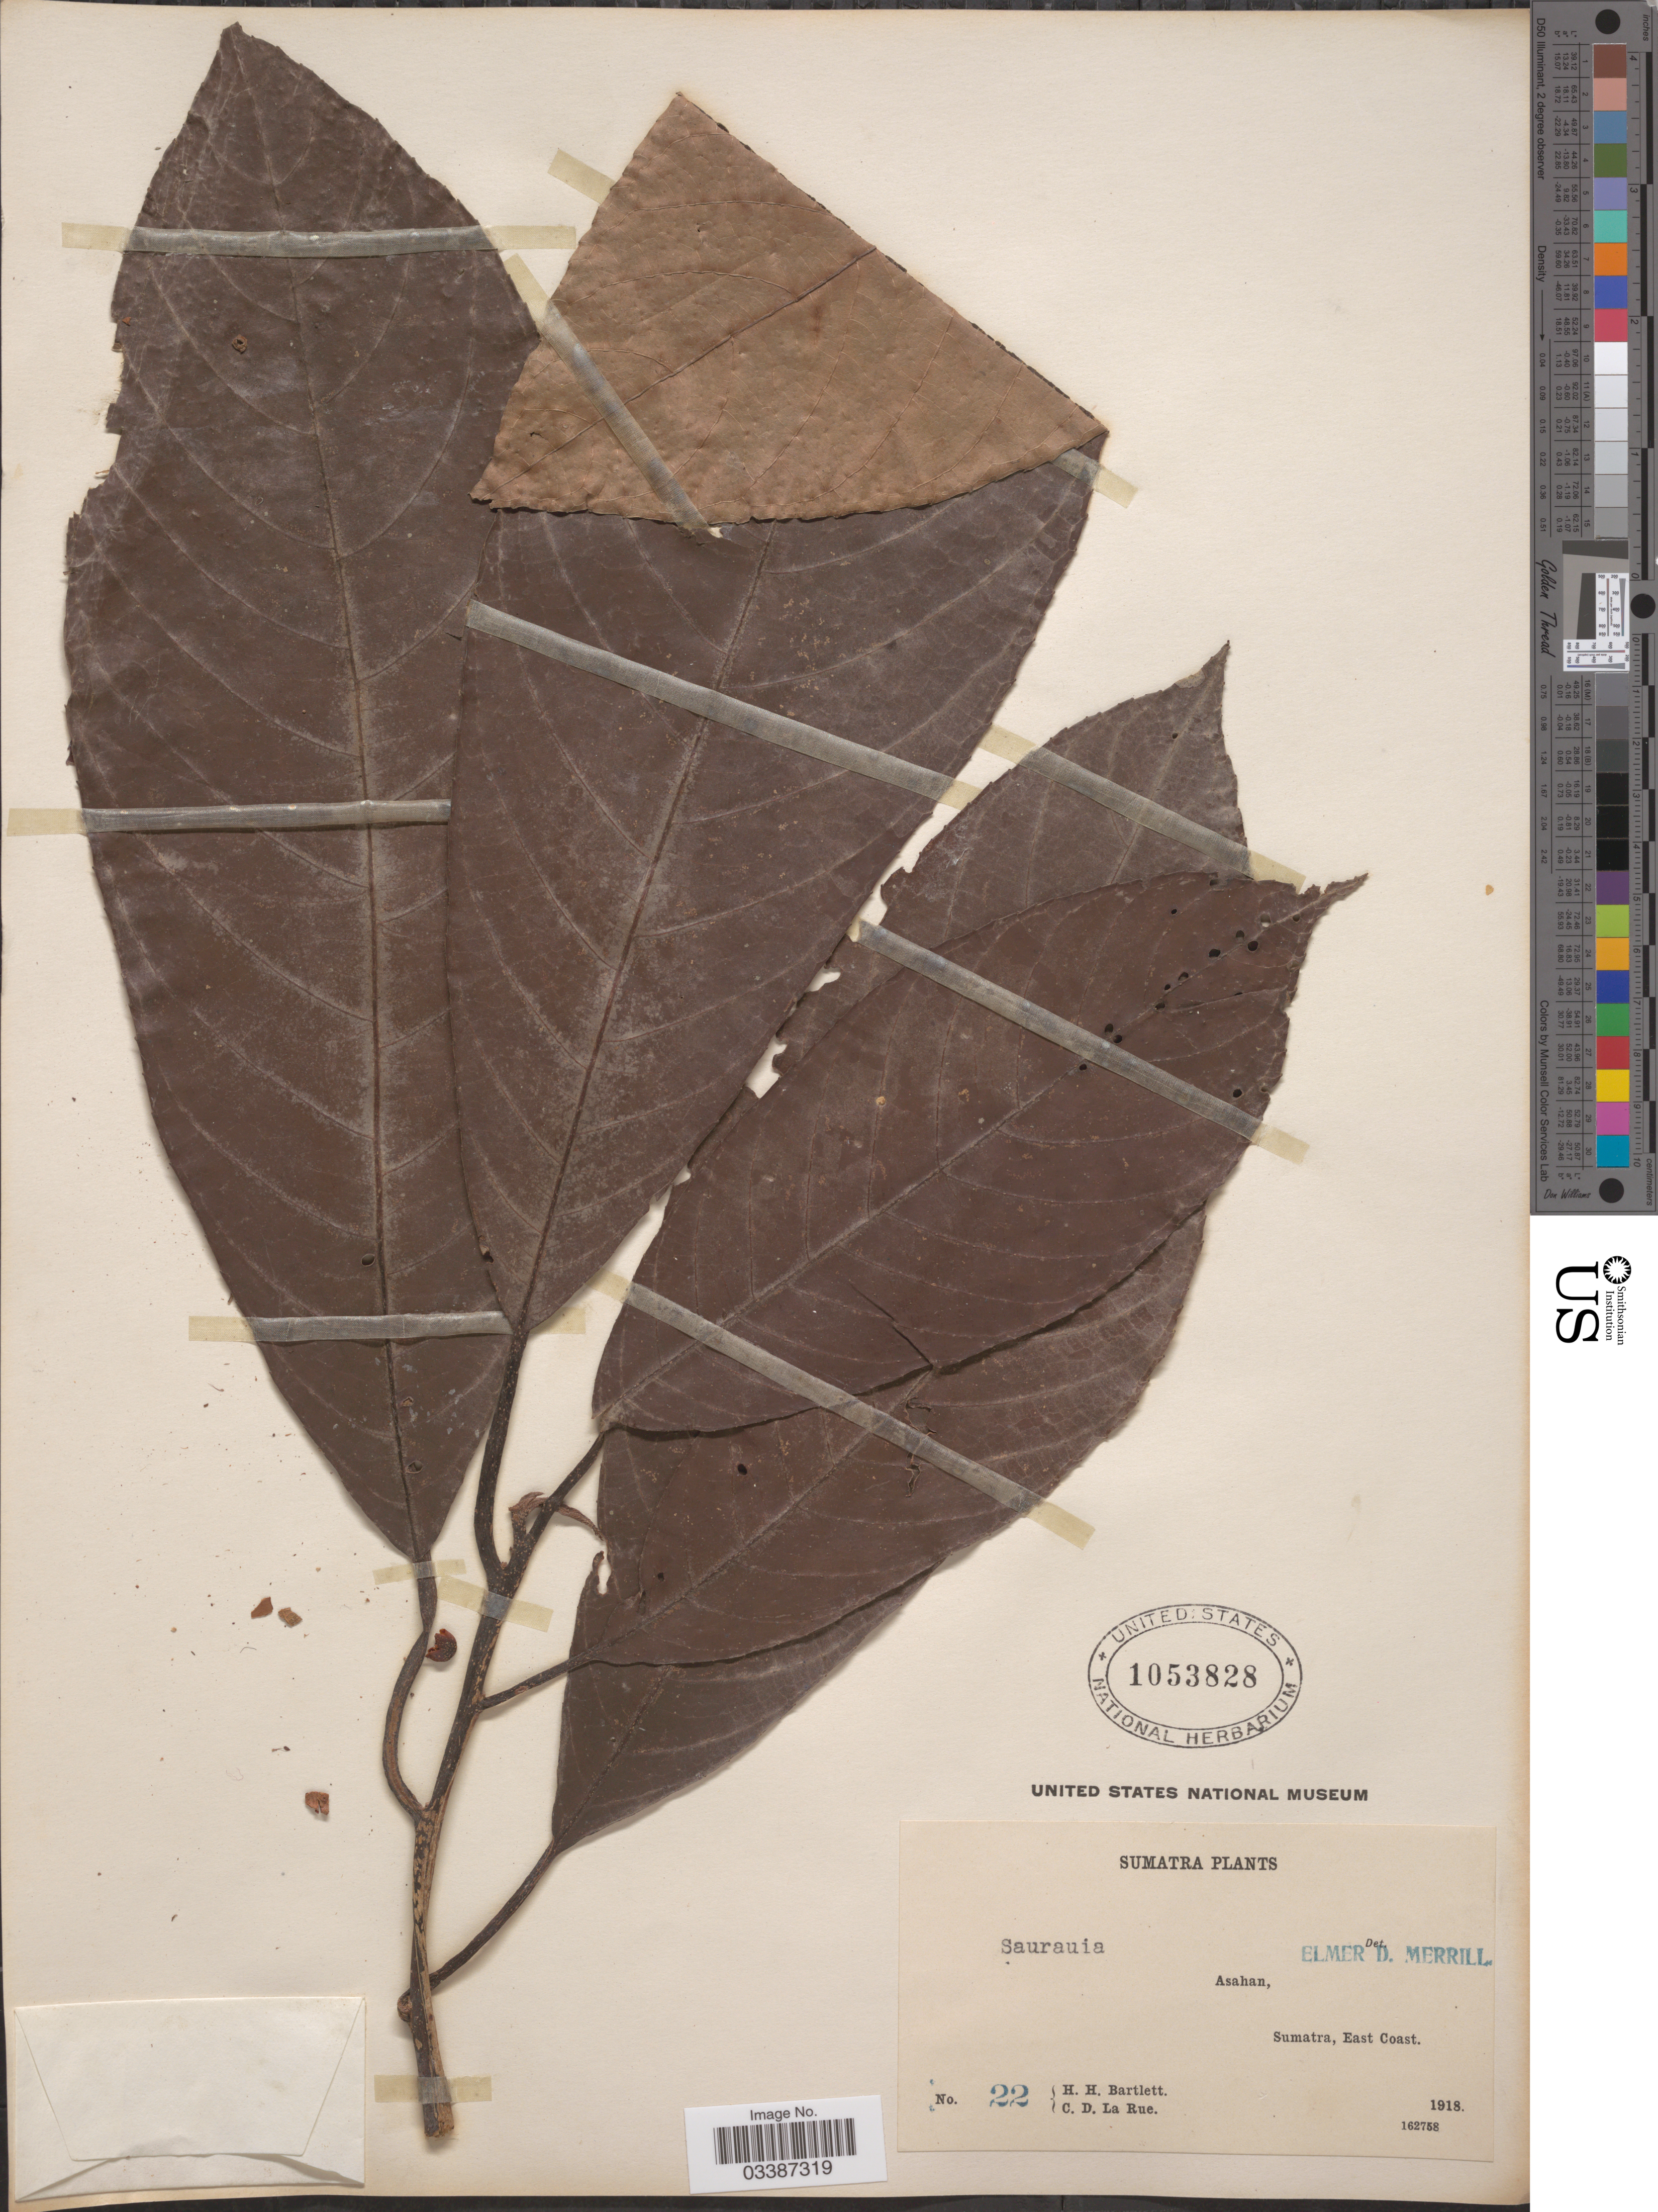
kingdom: Plantae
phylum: Tracheophyta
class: Magnoliopsida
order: Ericales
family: Actinidiaceae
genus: Saurauia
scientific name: Saurauia sp.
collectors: H. H. Bartlett & C. La Rue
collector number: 22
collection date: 1918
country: Indonesia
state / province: Sumatra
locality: Asahan, East Coast.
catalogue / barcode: US 1053828